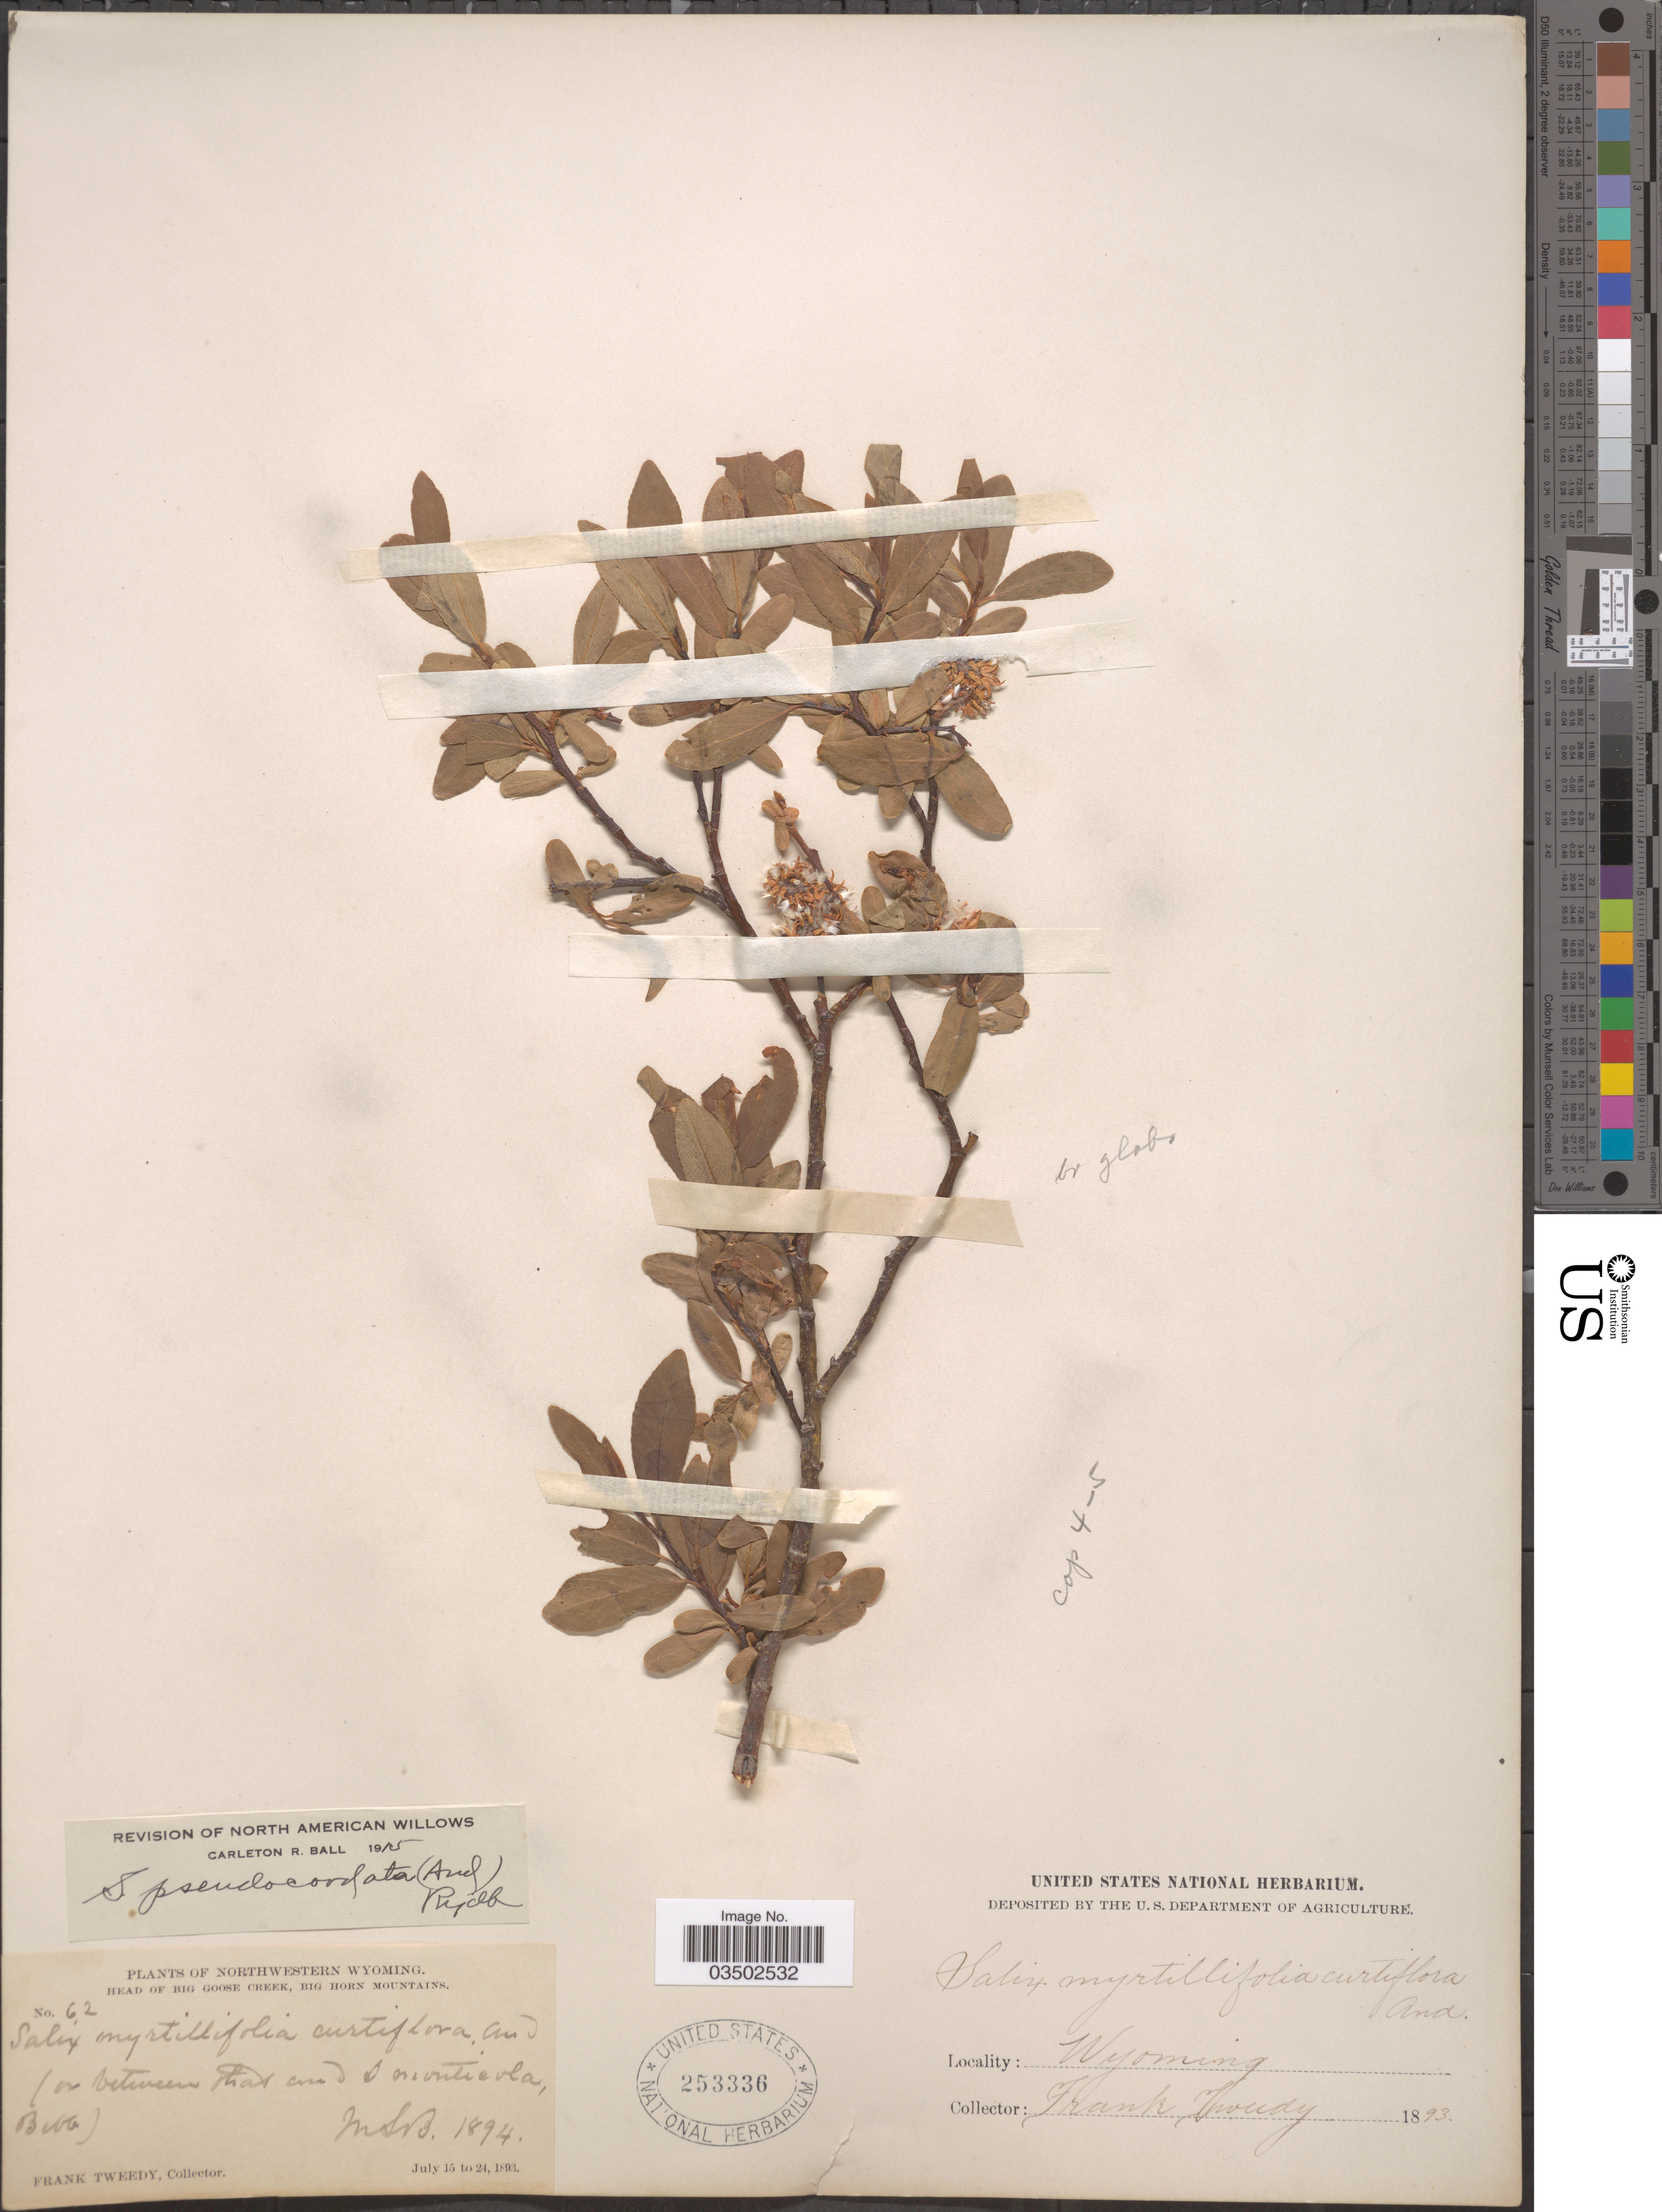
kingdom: Plantae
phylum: Tracheophyta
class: Magnoliopsida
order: Malpighiales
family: Salicaceae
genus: Salix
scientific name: Salix pseudocordata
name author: (Andersson) Andersson ex Rydb.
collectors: F. Tweedy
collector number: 62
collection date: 1893-07-15/1893-07-24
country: United States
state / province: Wyoming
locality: Northwestern Wyoming. Head of Big Goose Creek, Big Horn Mountains.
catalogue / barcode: US 253336